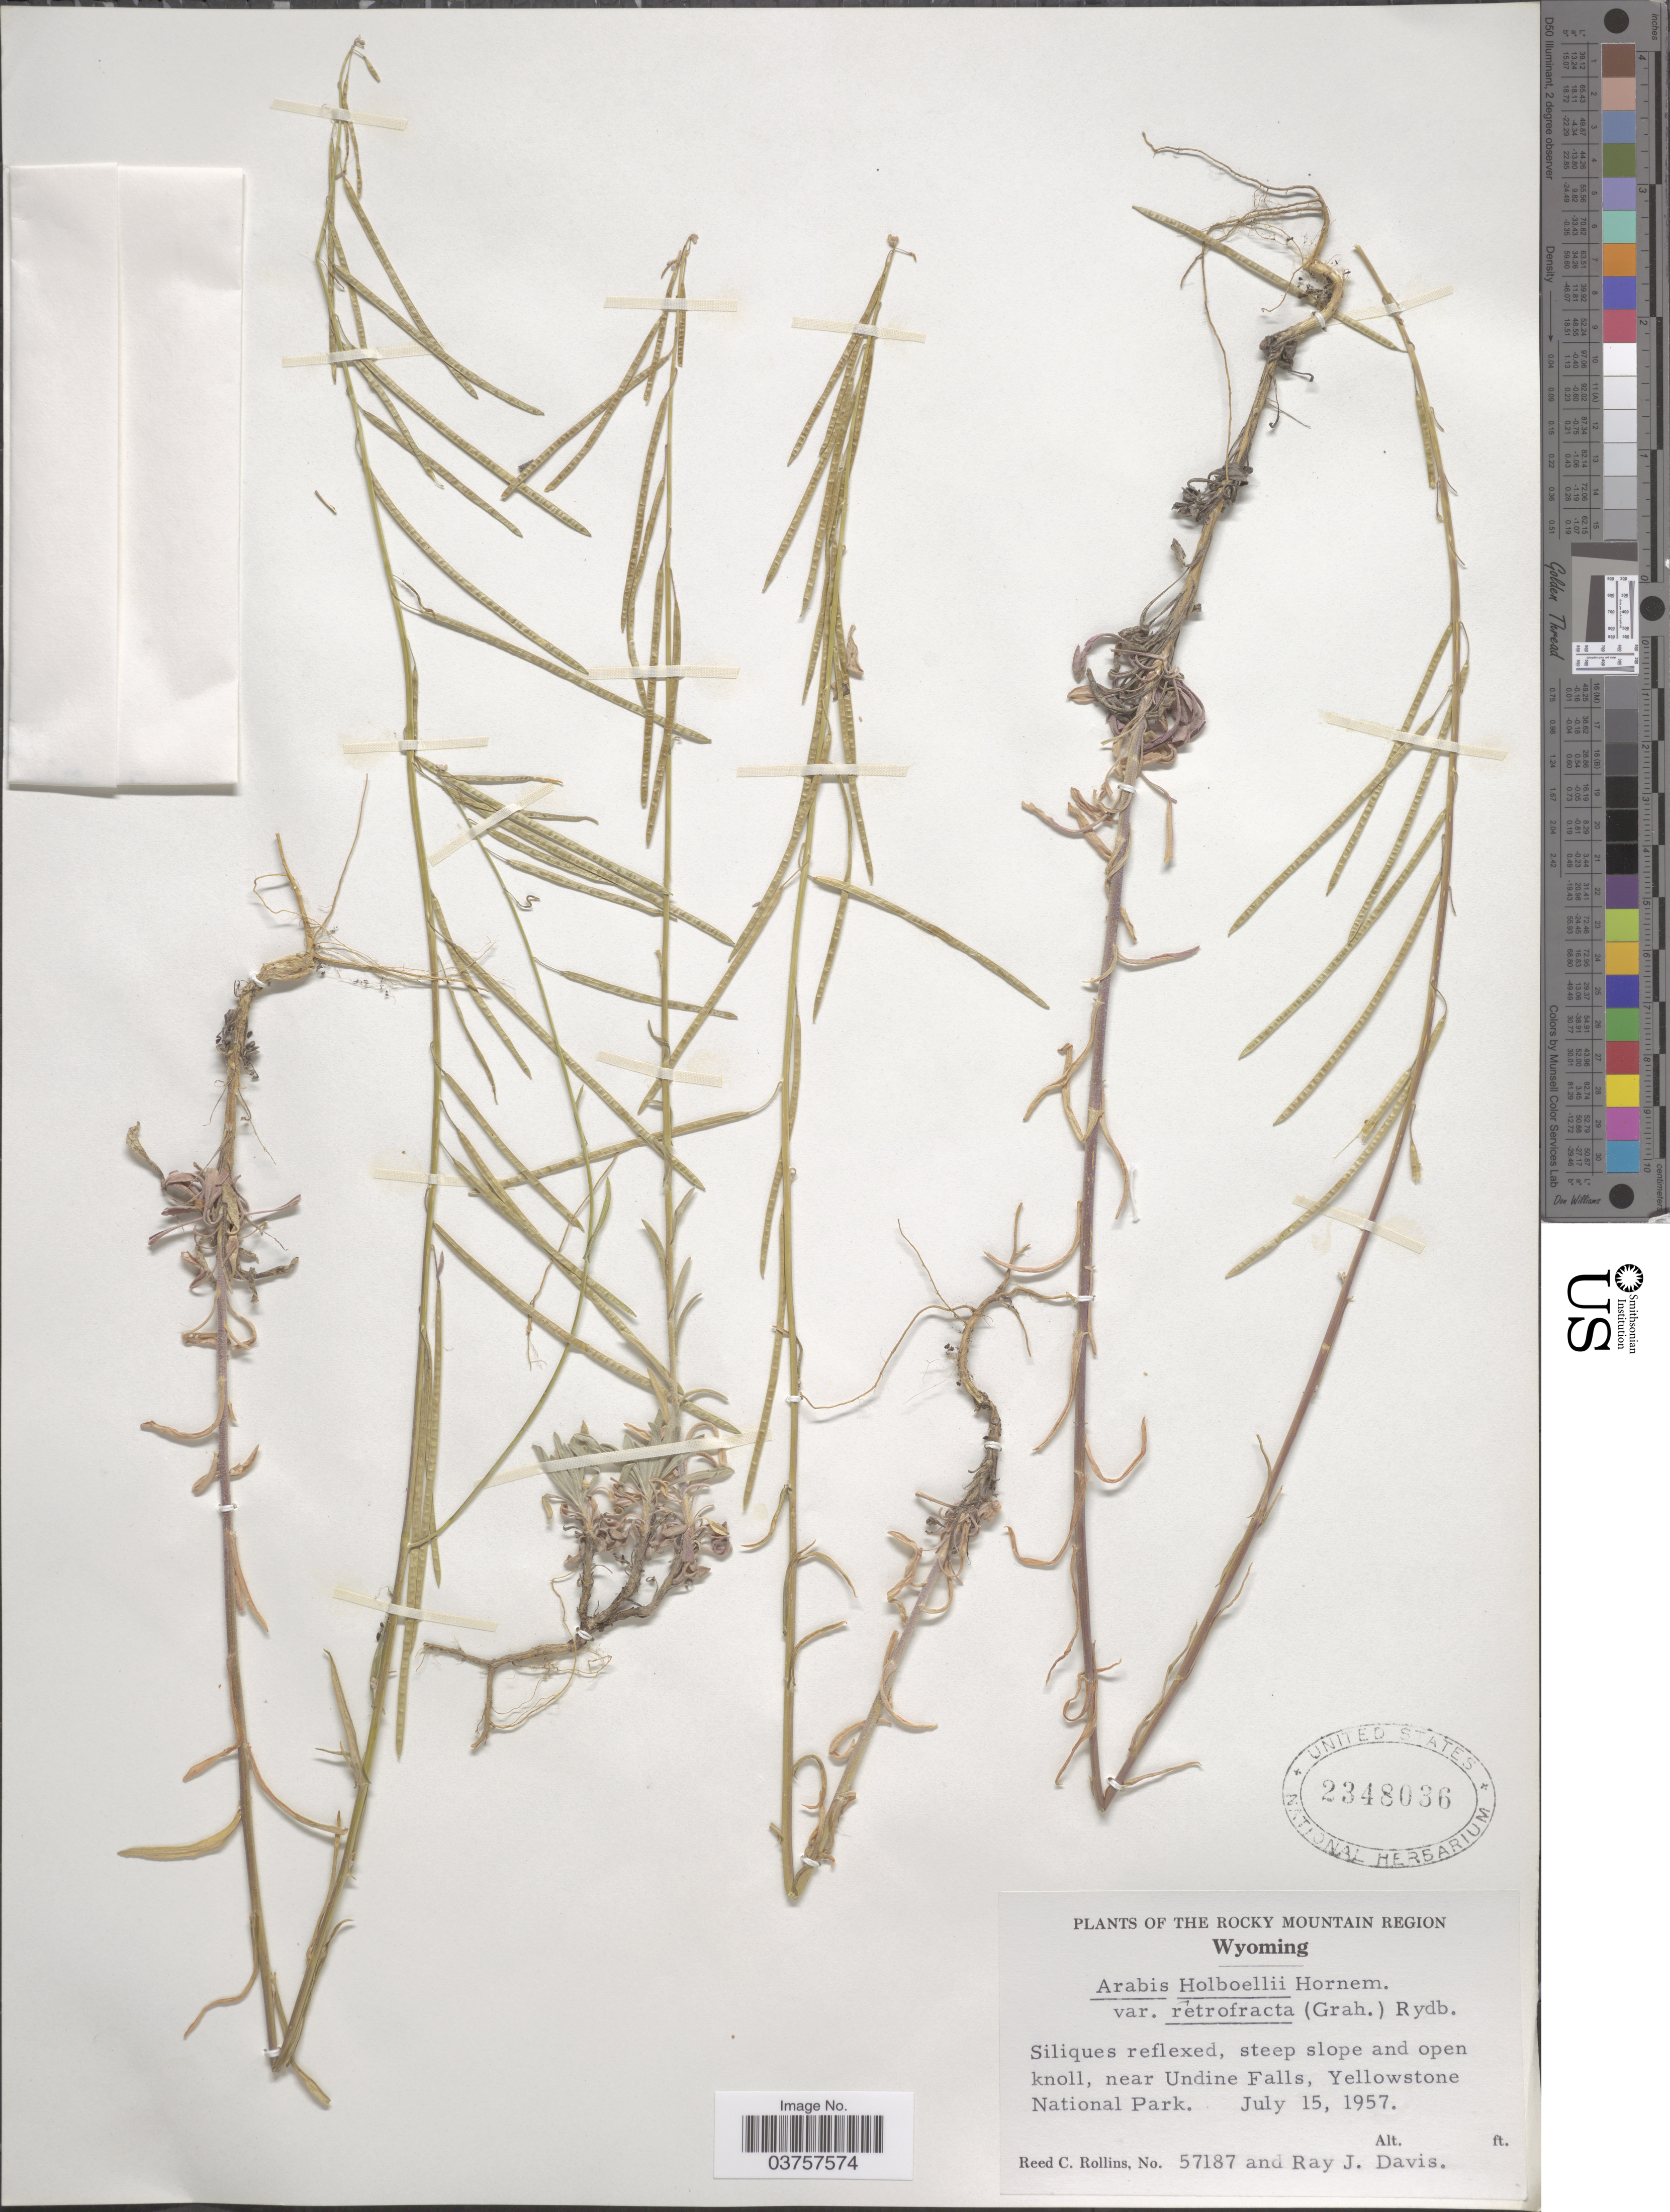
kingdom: Plantae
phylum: Tracheophyta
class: Magnoliopsida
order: Brassicales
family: Brassicaceae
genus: Arabis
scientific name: Arabis holboellii var. retrofracta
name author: Rydb.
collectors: R. C. Rollins & R. Davis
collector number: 57187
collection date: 1957-07-15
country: United States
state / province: Wyoming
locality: The Rocky Mountain Region. Near Undine Falls, Yellowstone National Park.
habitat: steep slope and open knoll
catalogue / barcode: US 2348036